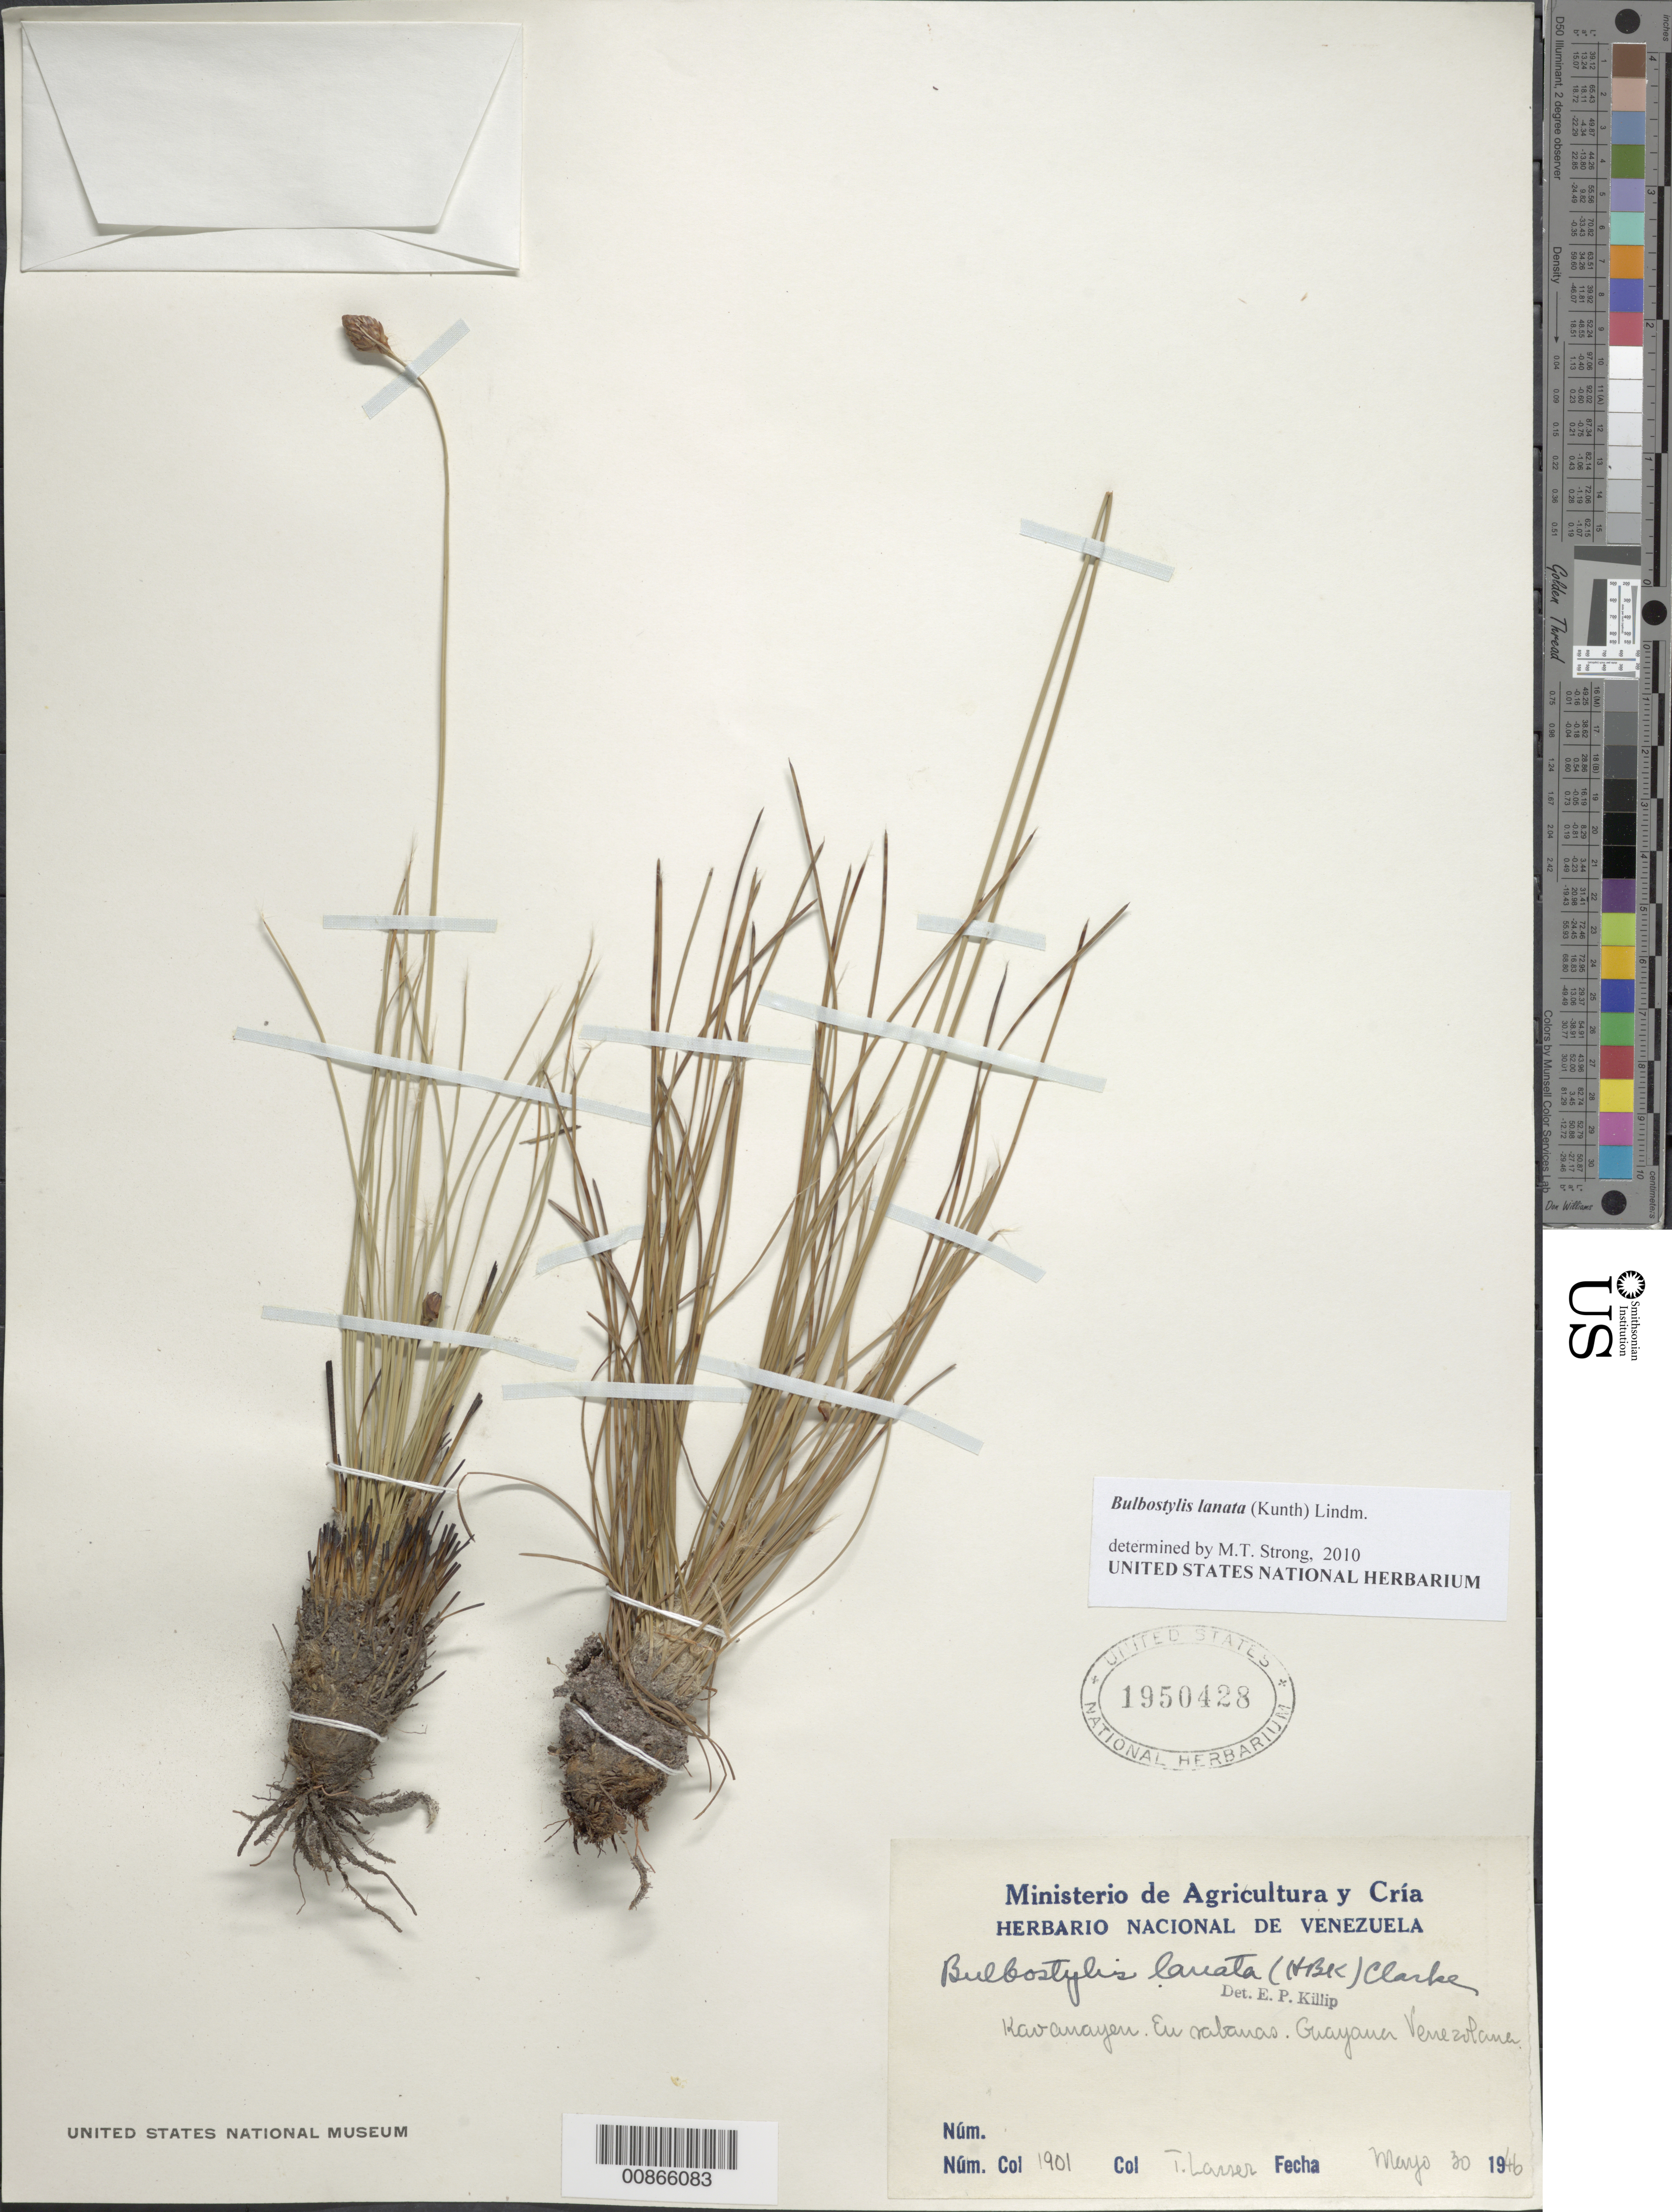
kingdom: Plantae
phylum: Tracheophyta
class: Liliopsida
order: Poales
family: Cyperaceae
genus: Bulbostylis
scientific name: Bulbostylis lanata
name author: (Kunth) Lindm.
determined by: Strong, M. T., (US), Smithsonian Institution - National Museum of Natural History (UNITED STATES)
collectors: T. Lasser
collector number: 1901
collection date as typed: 30-May-46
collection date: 1946-05-30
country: Venezuela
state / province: Bolívar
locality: Kavanayén, Guayana Venezolana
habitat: Savanna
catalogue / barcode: US 1950428